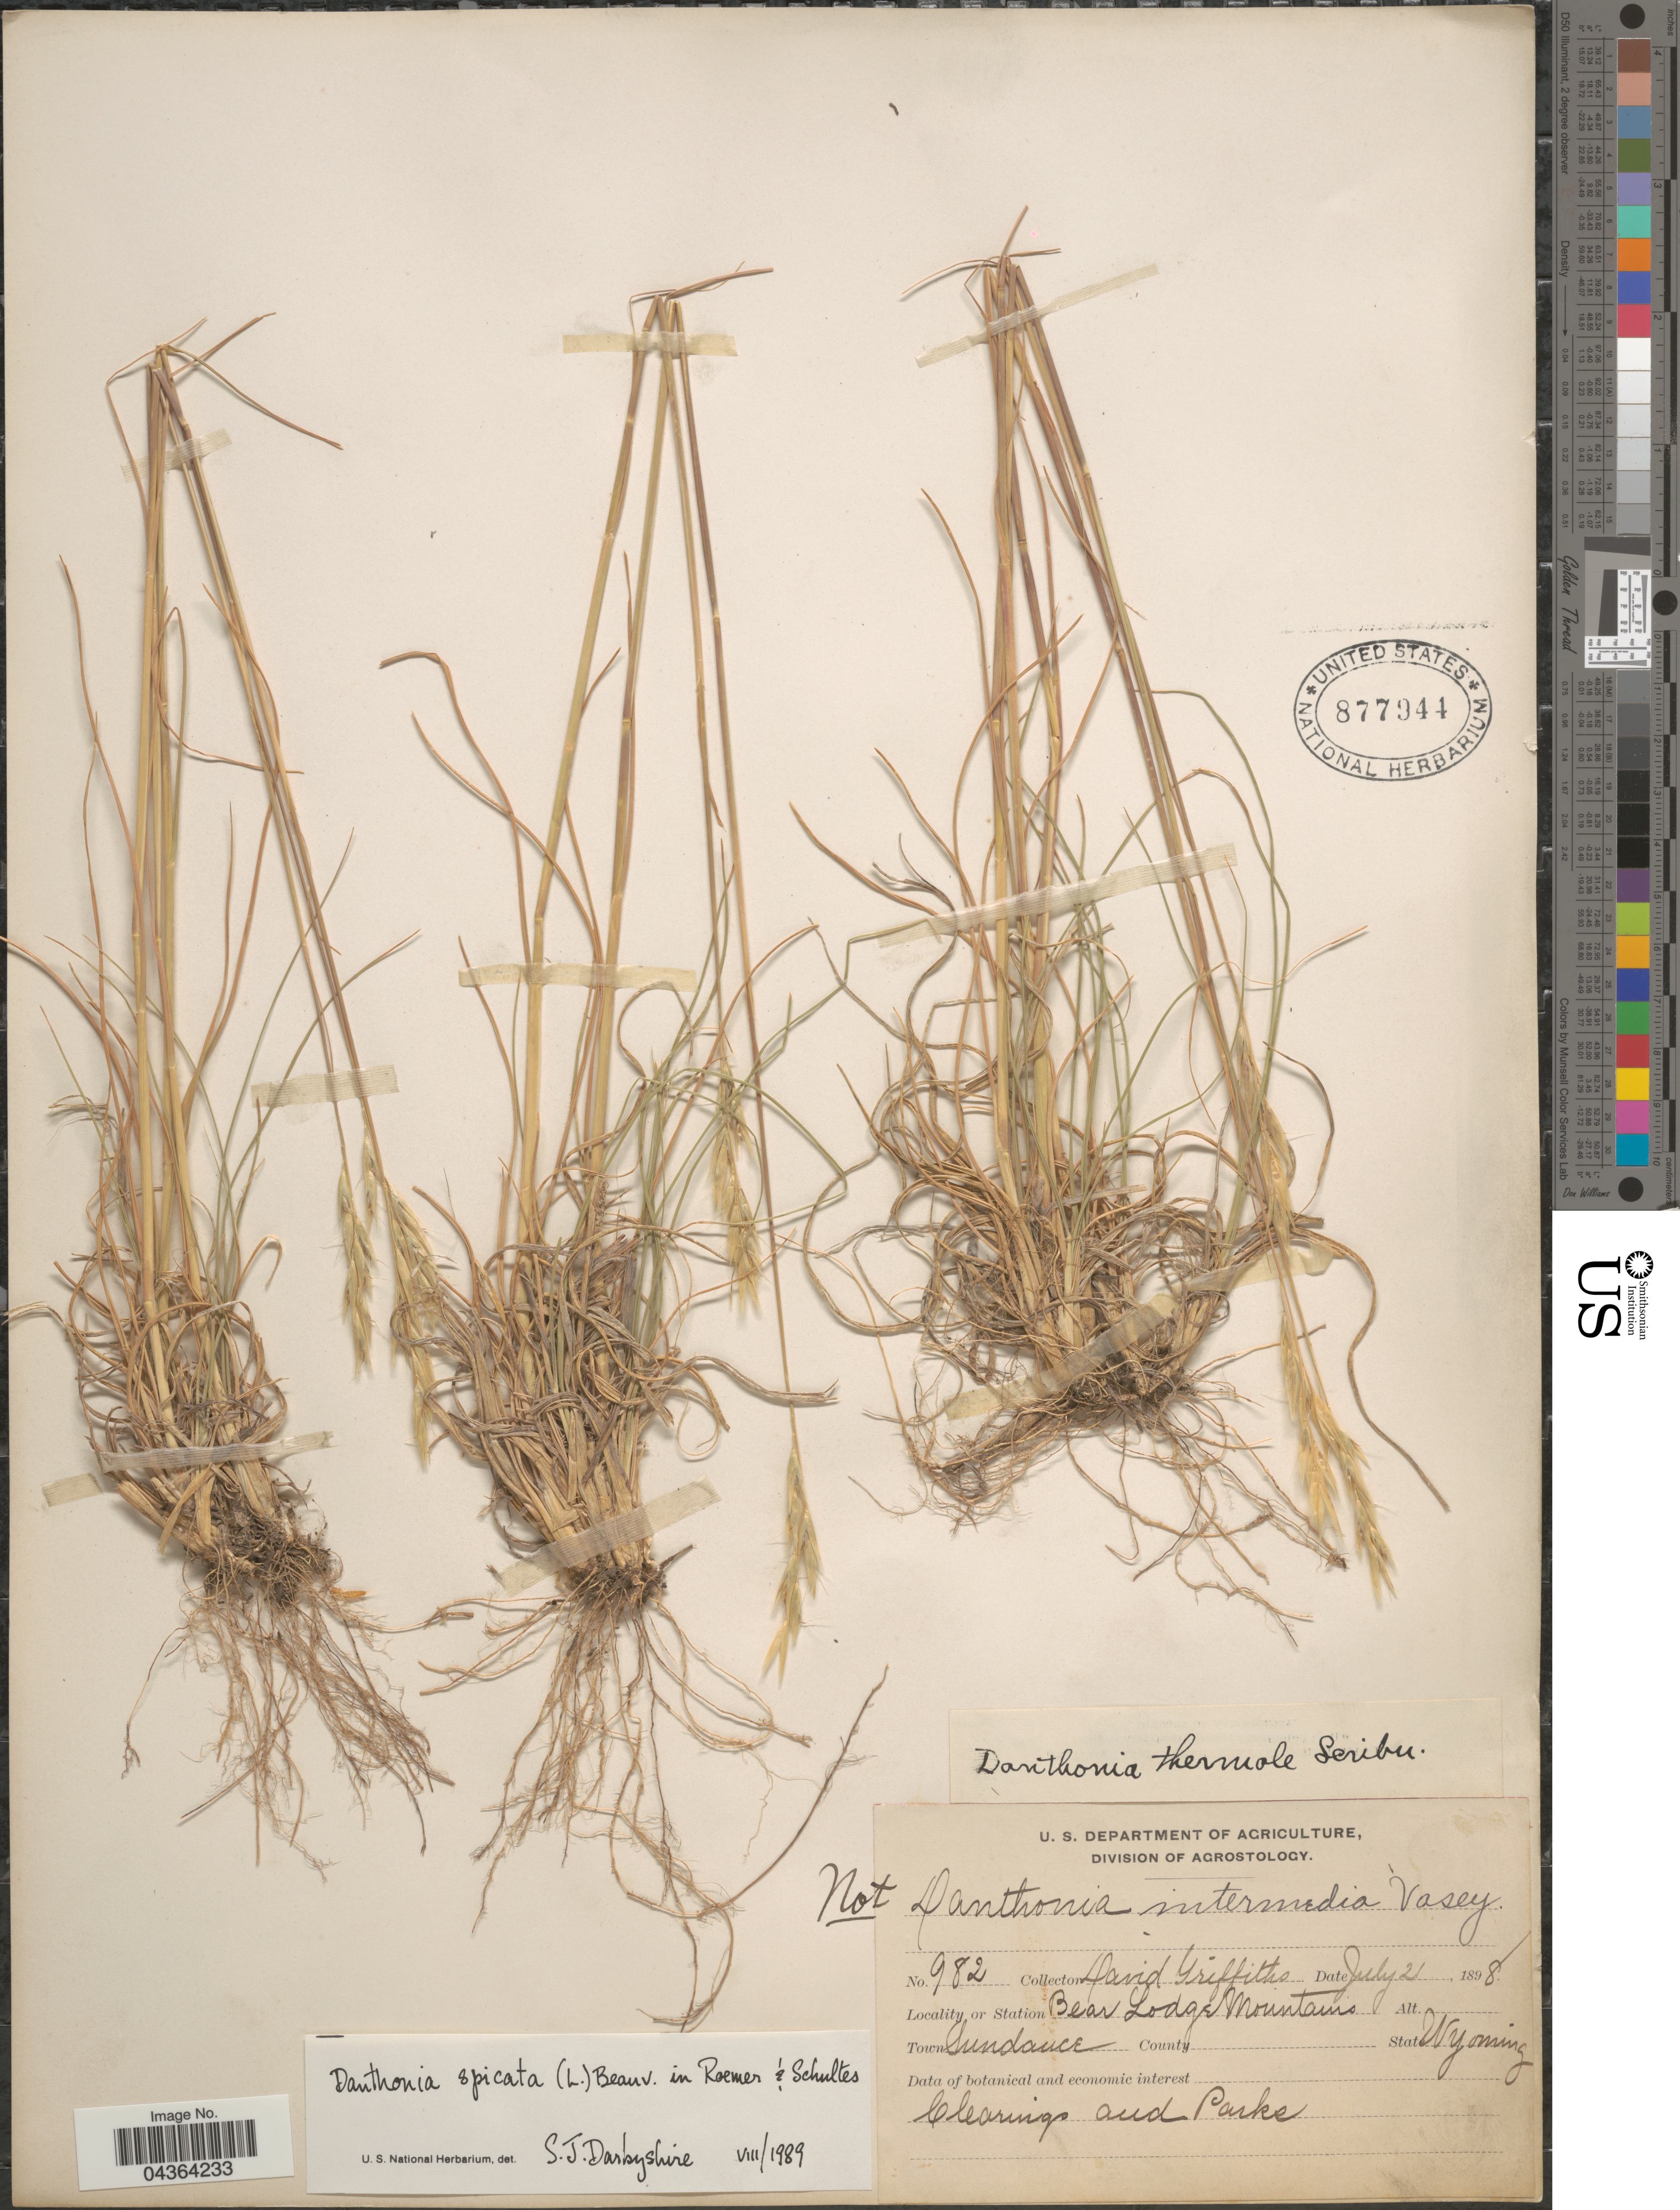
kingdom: Plantae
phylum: Tracheophyta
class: Liliopsida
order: Poales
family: Poaceae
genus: Danthonia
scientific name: Danthonia spicata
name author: (L.) P. Beauv. ex Roem. & Schult.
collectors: D. Griffiths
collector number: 982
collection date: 1898-07-21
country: United States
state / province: Wyoming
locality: Station Bear Lodge Mountains. Town Sundance. Clearings and Parks.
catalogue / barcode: US 877944